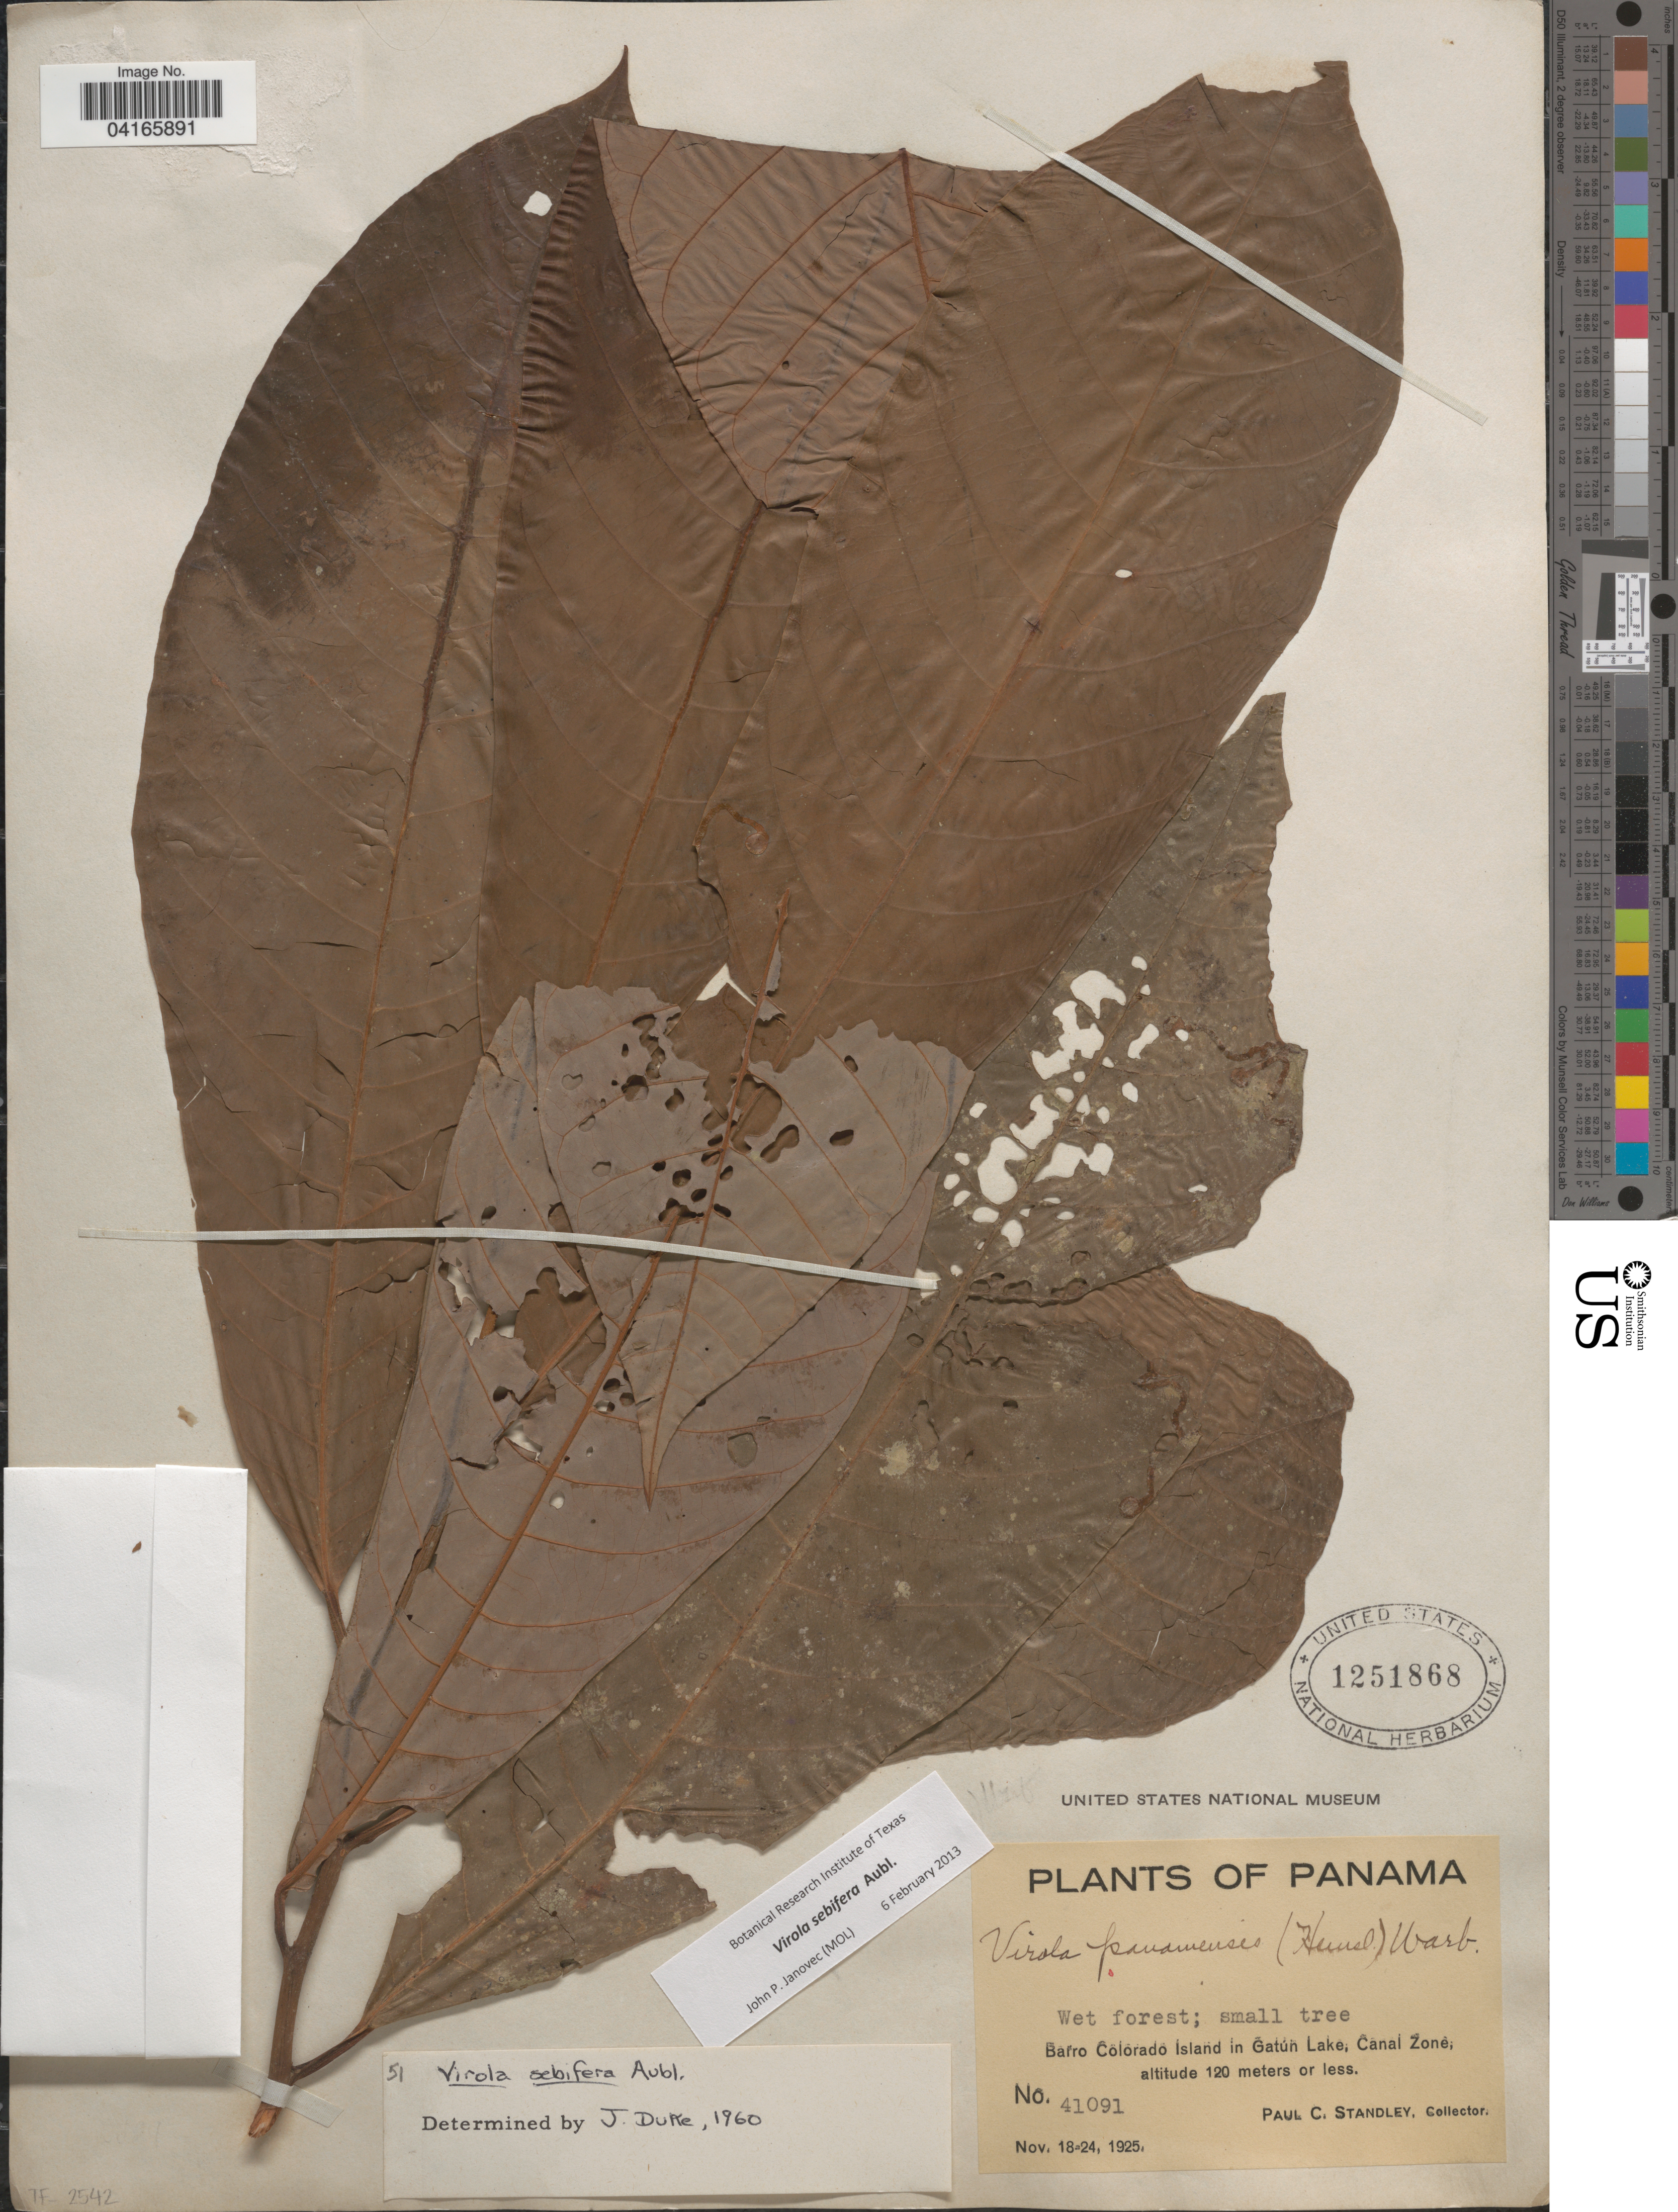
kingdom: Plantae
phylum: Tracheophyta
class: Magnoliopsida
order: Magnoliales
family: Myristicaceae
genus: Virola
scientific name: Virola sebifera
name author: Aubl.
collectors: P. C. Standley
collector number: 41091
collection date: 1925-11-18/1925-11-24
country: Panama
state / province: Panamá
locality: Barro Colorado Island in Gatun Lake, Canal Zone.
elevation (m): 120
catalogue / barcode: US 1251868